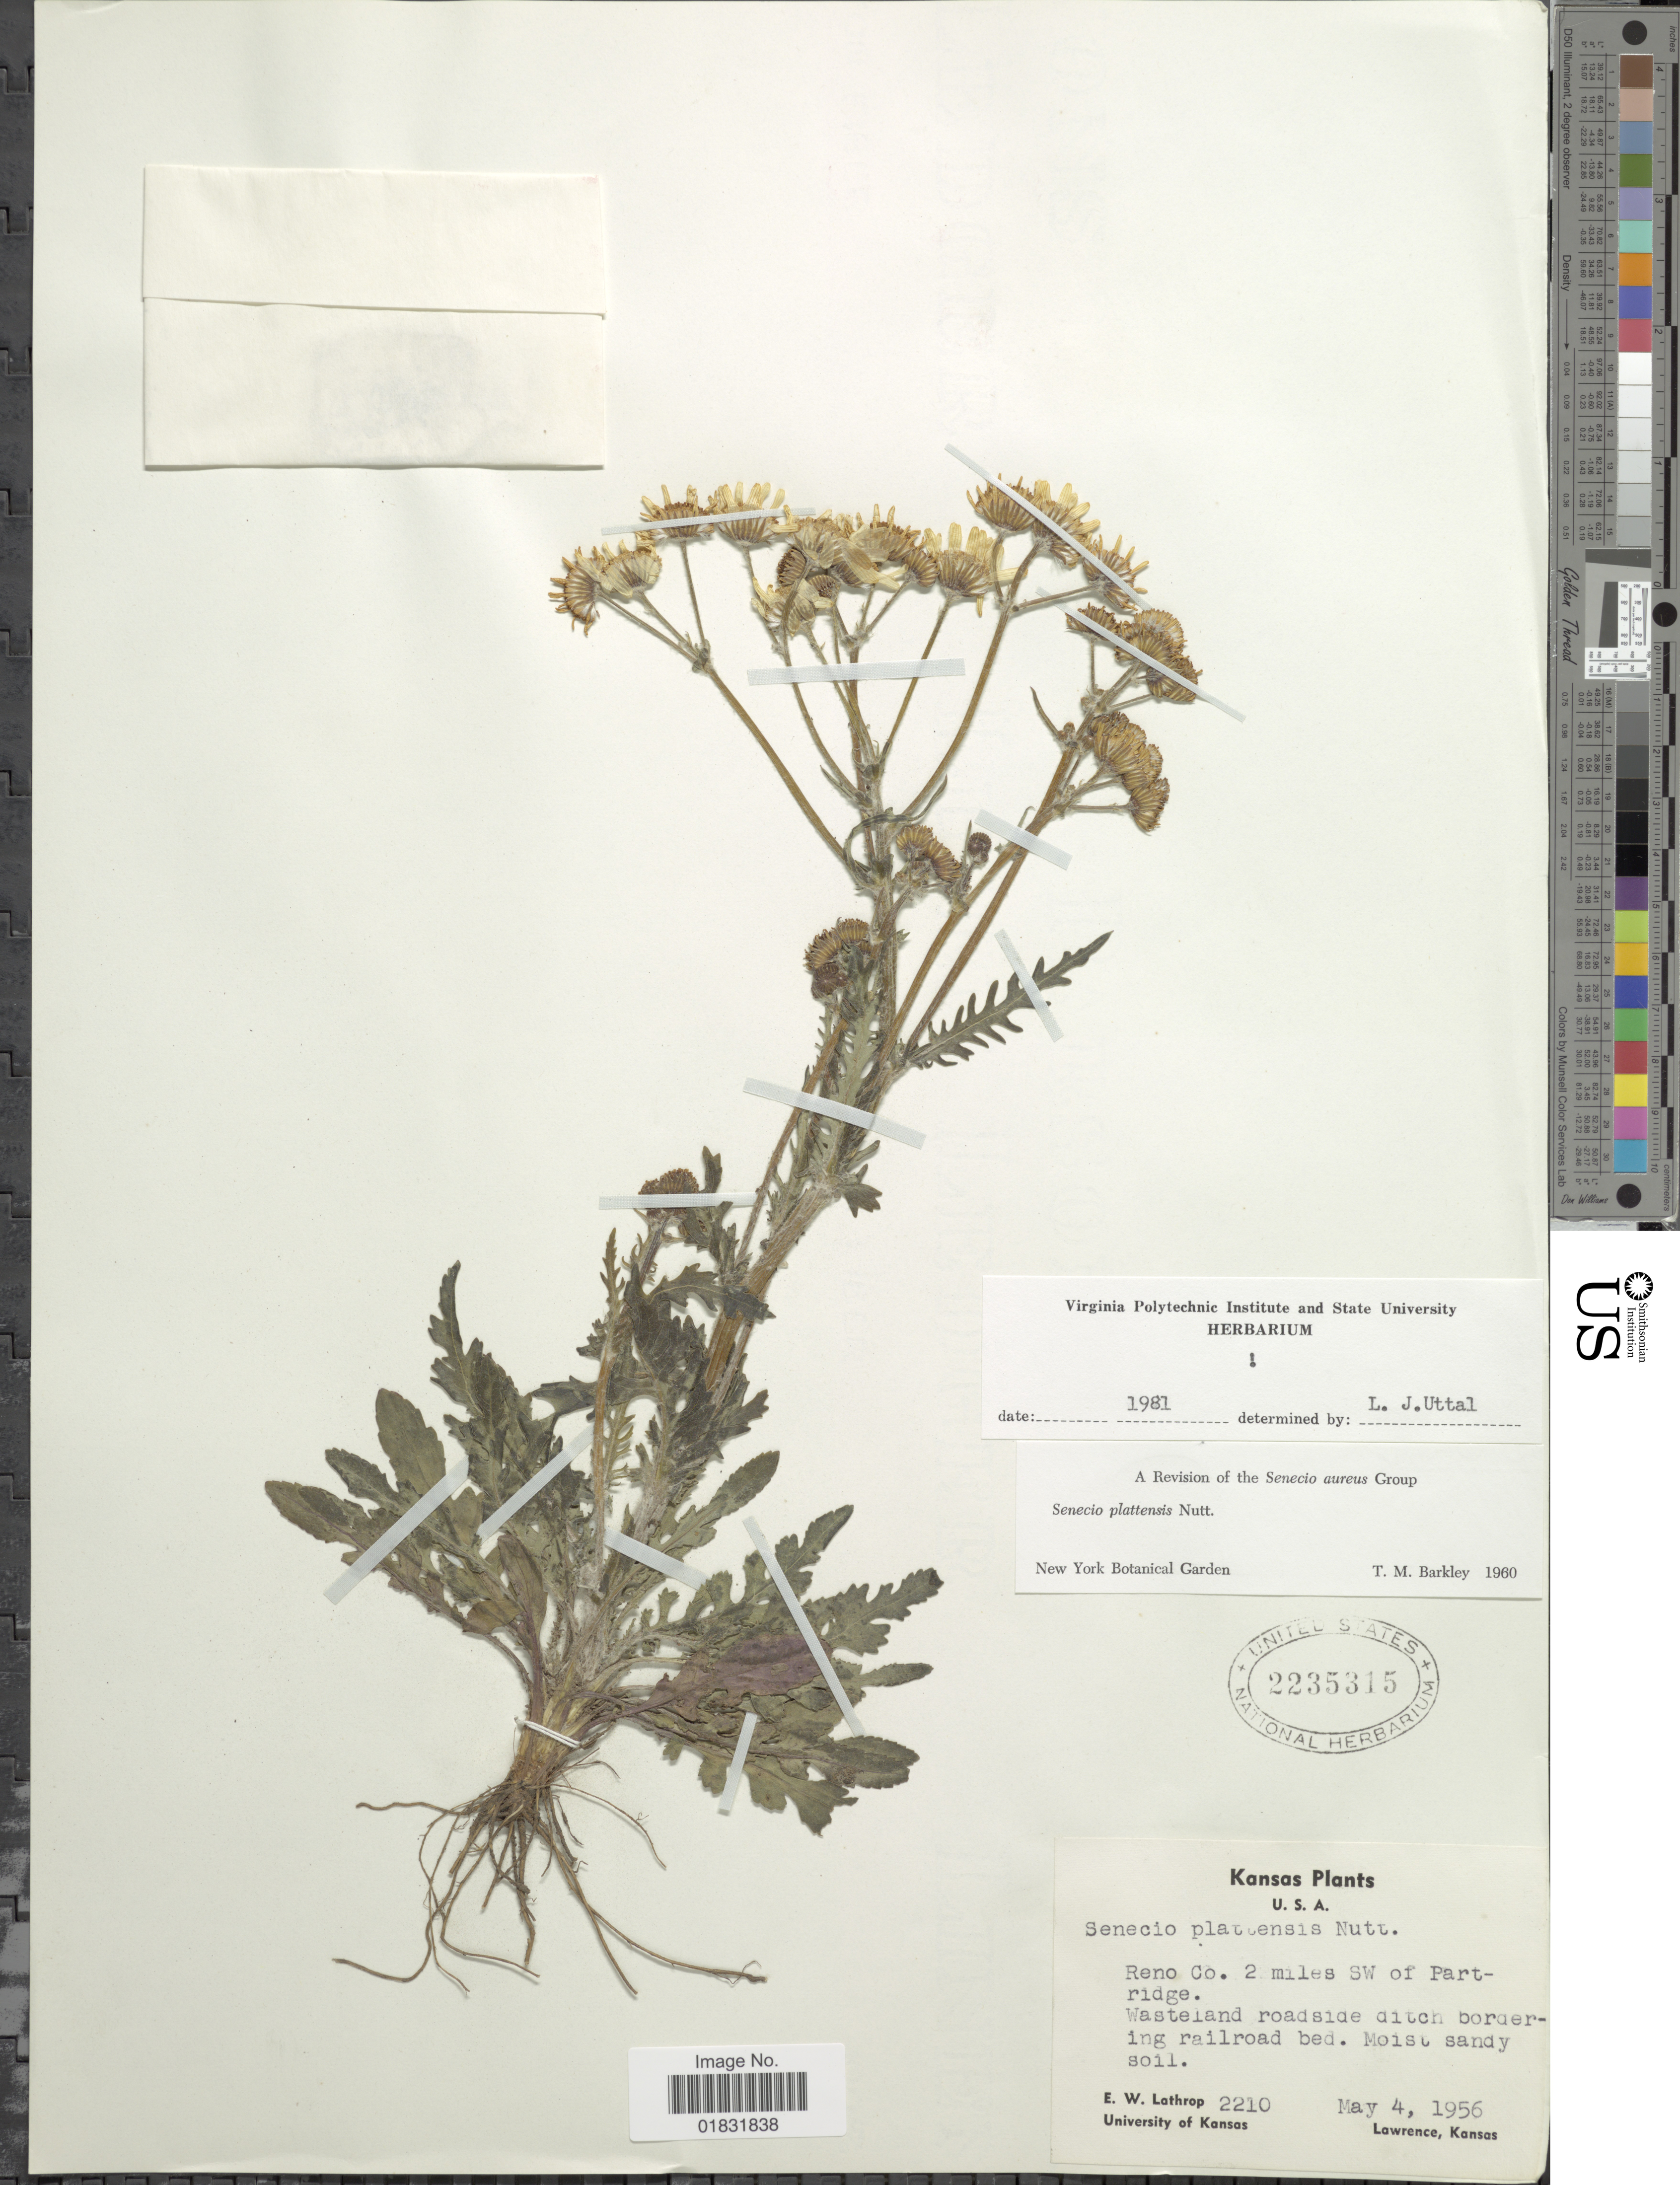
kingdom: Plantae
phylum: Tracheophyta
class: Magnoliopsida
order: Asterales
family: Asteraceae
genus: Packera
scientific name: Packera plattensis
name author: W.A. Weber & Á. Löve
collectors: E. W. Lathrop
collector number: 2210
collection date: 1956-05-04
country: United States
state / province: Kansas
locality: Reno Co. 2 miles SW of Partridge, Wasteland roadside ditch bordering railroad bed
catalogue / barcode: US 2235315